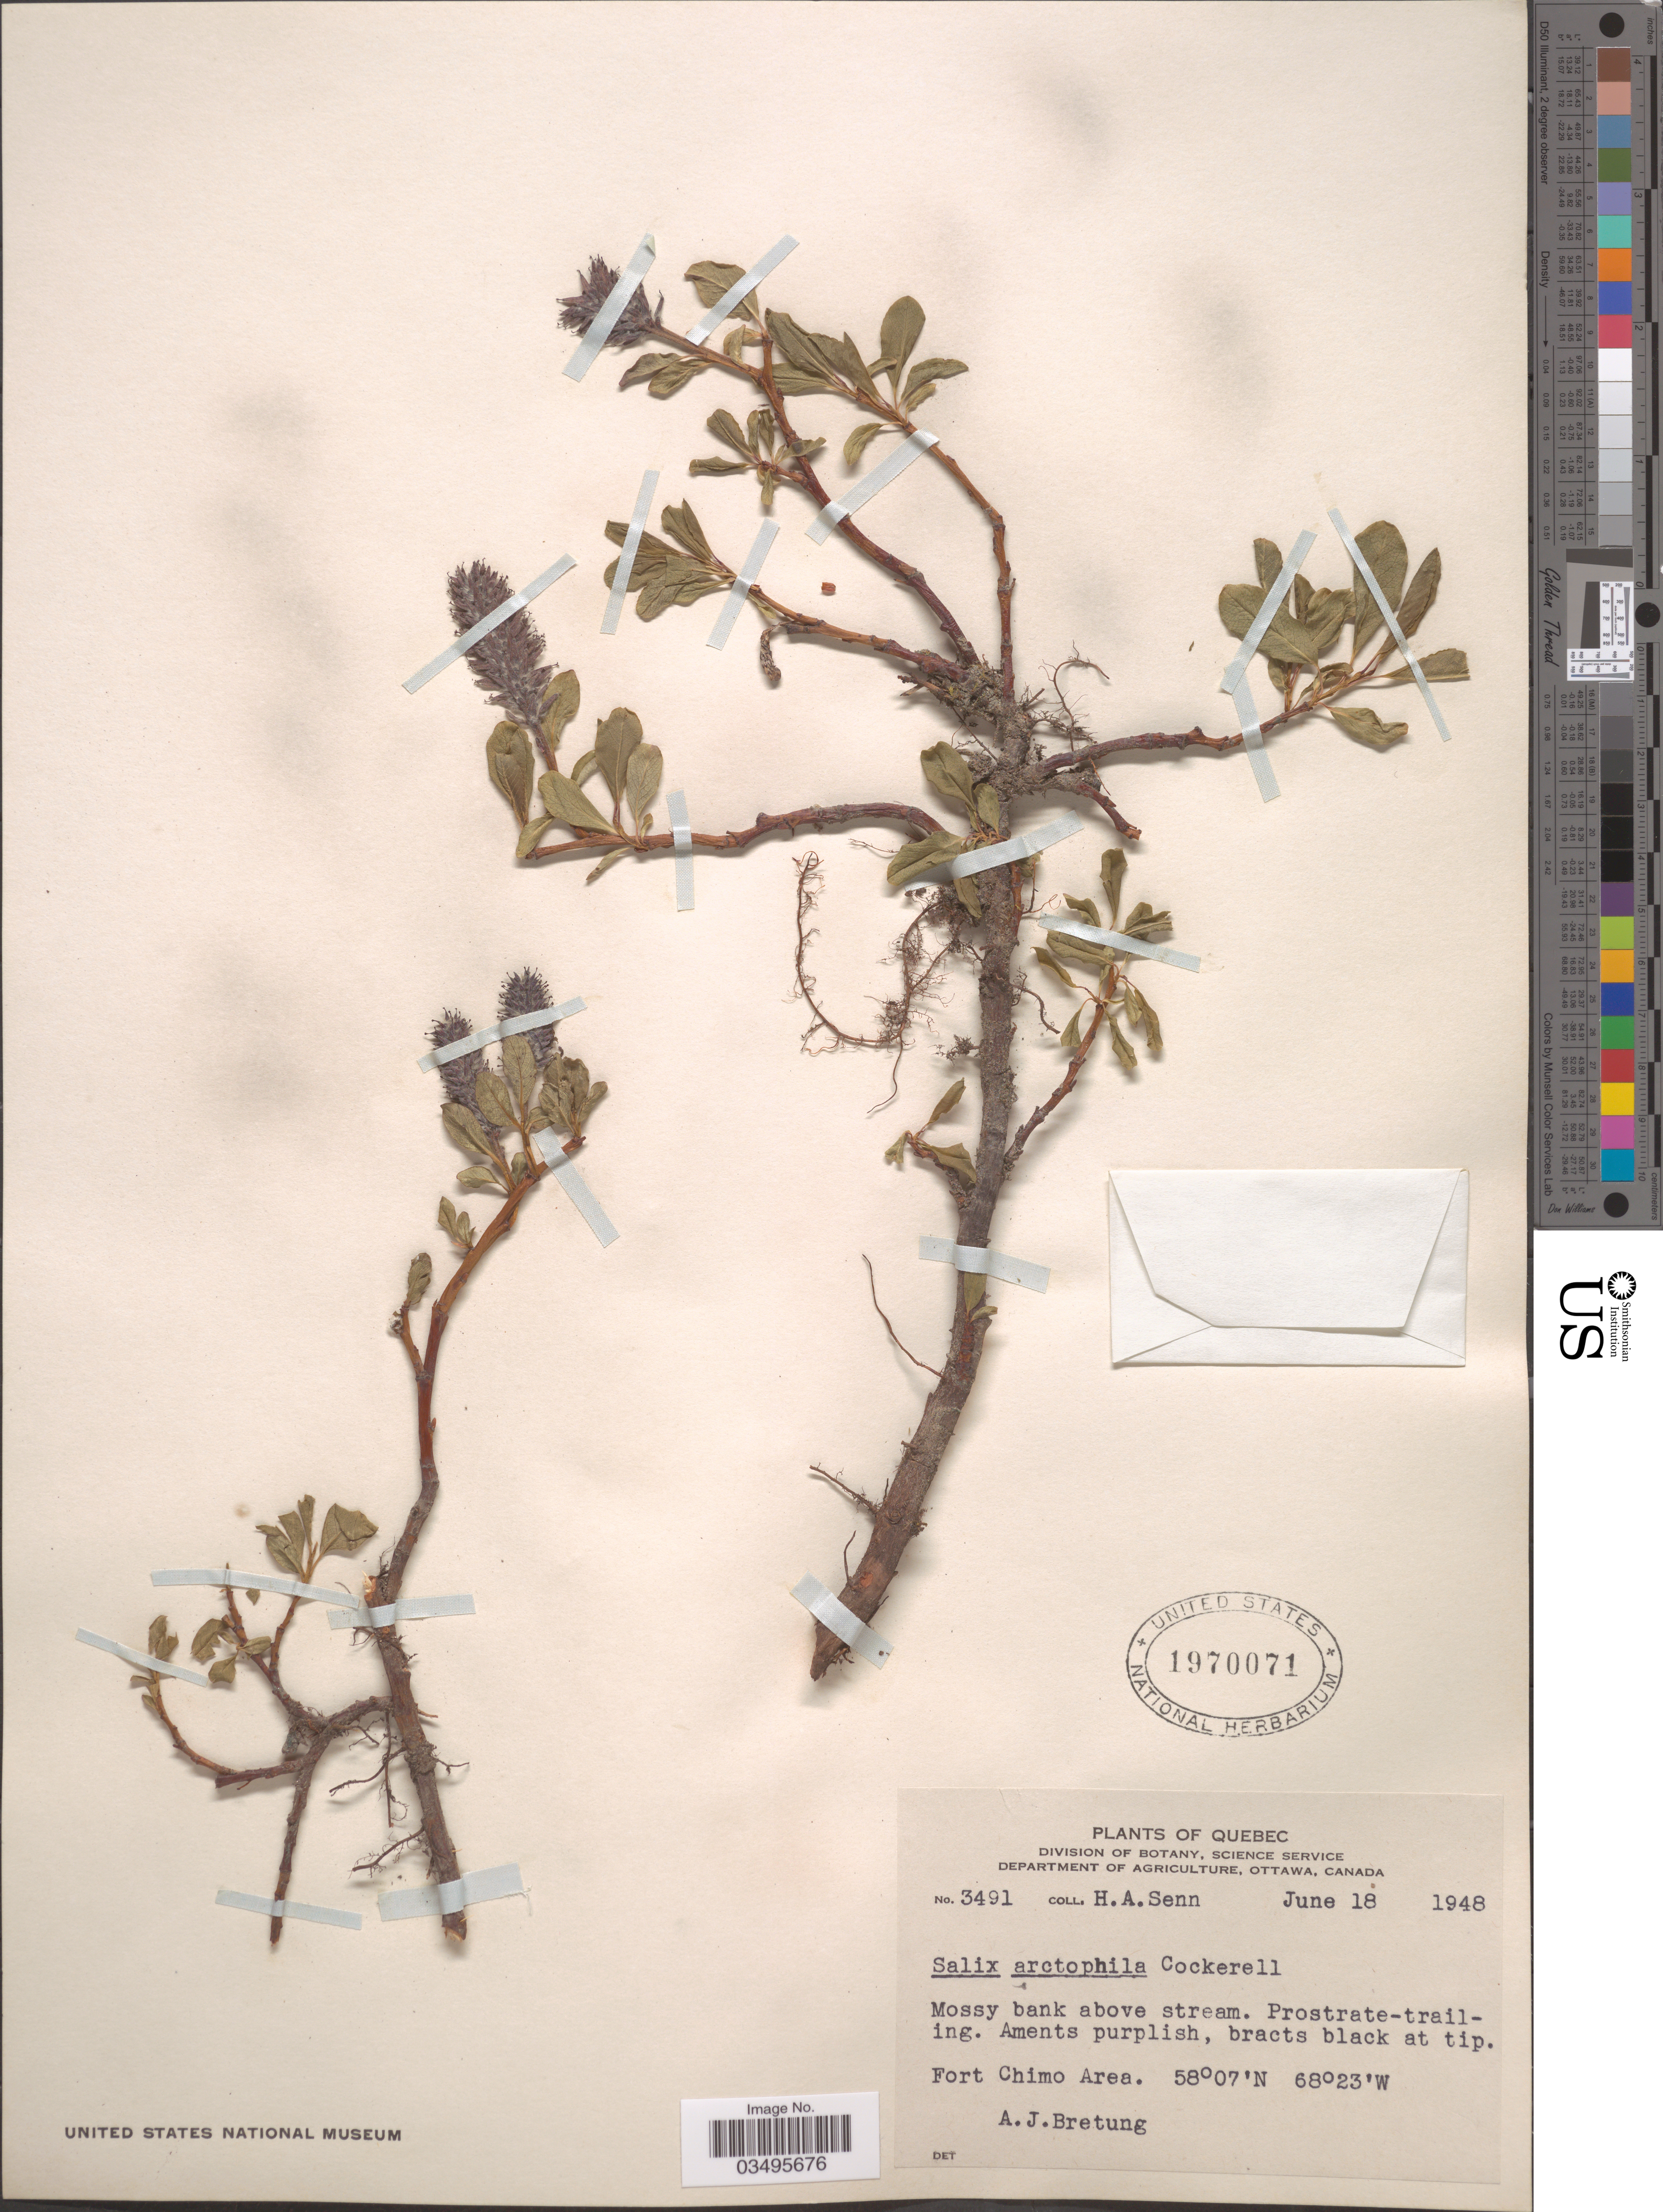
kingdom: Plantae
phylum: Tracheophyta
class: Magnoliopsida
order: Malpighiales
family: Salicaceae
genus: Salix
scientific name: Salix arctophila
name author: Cockerell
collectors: H. Senn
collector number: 3491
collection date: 1948-06-18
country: Canada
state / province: Quebec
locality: Mossy bank above stream. Prostrate-trailing. Fort Chimo Area.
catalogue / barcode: US 1970071